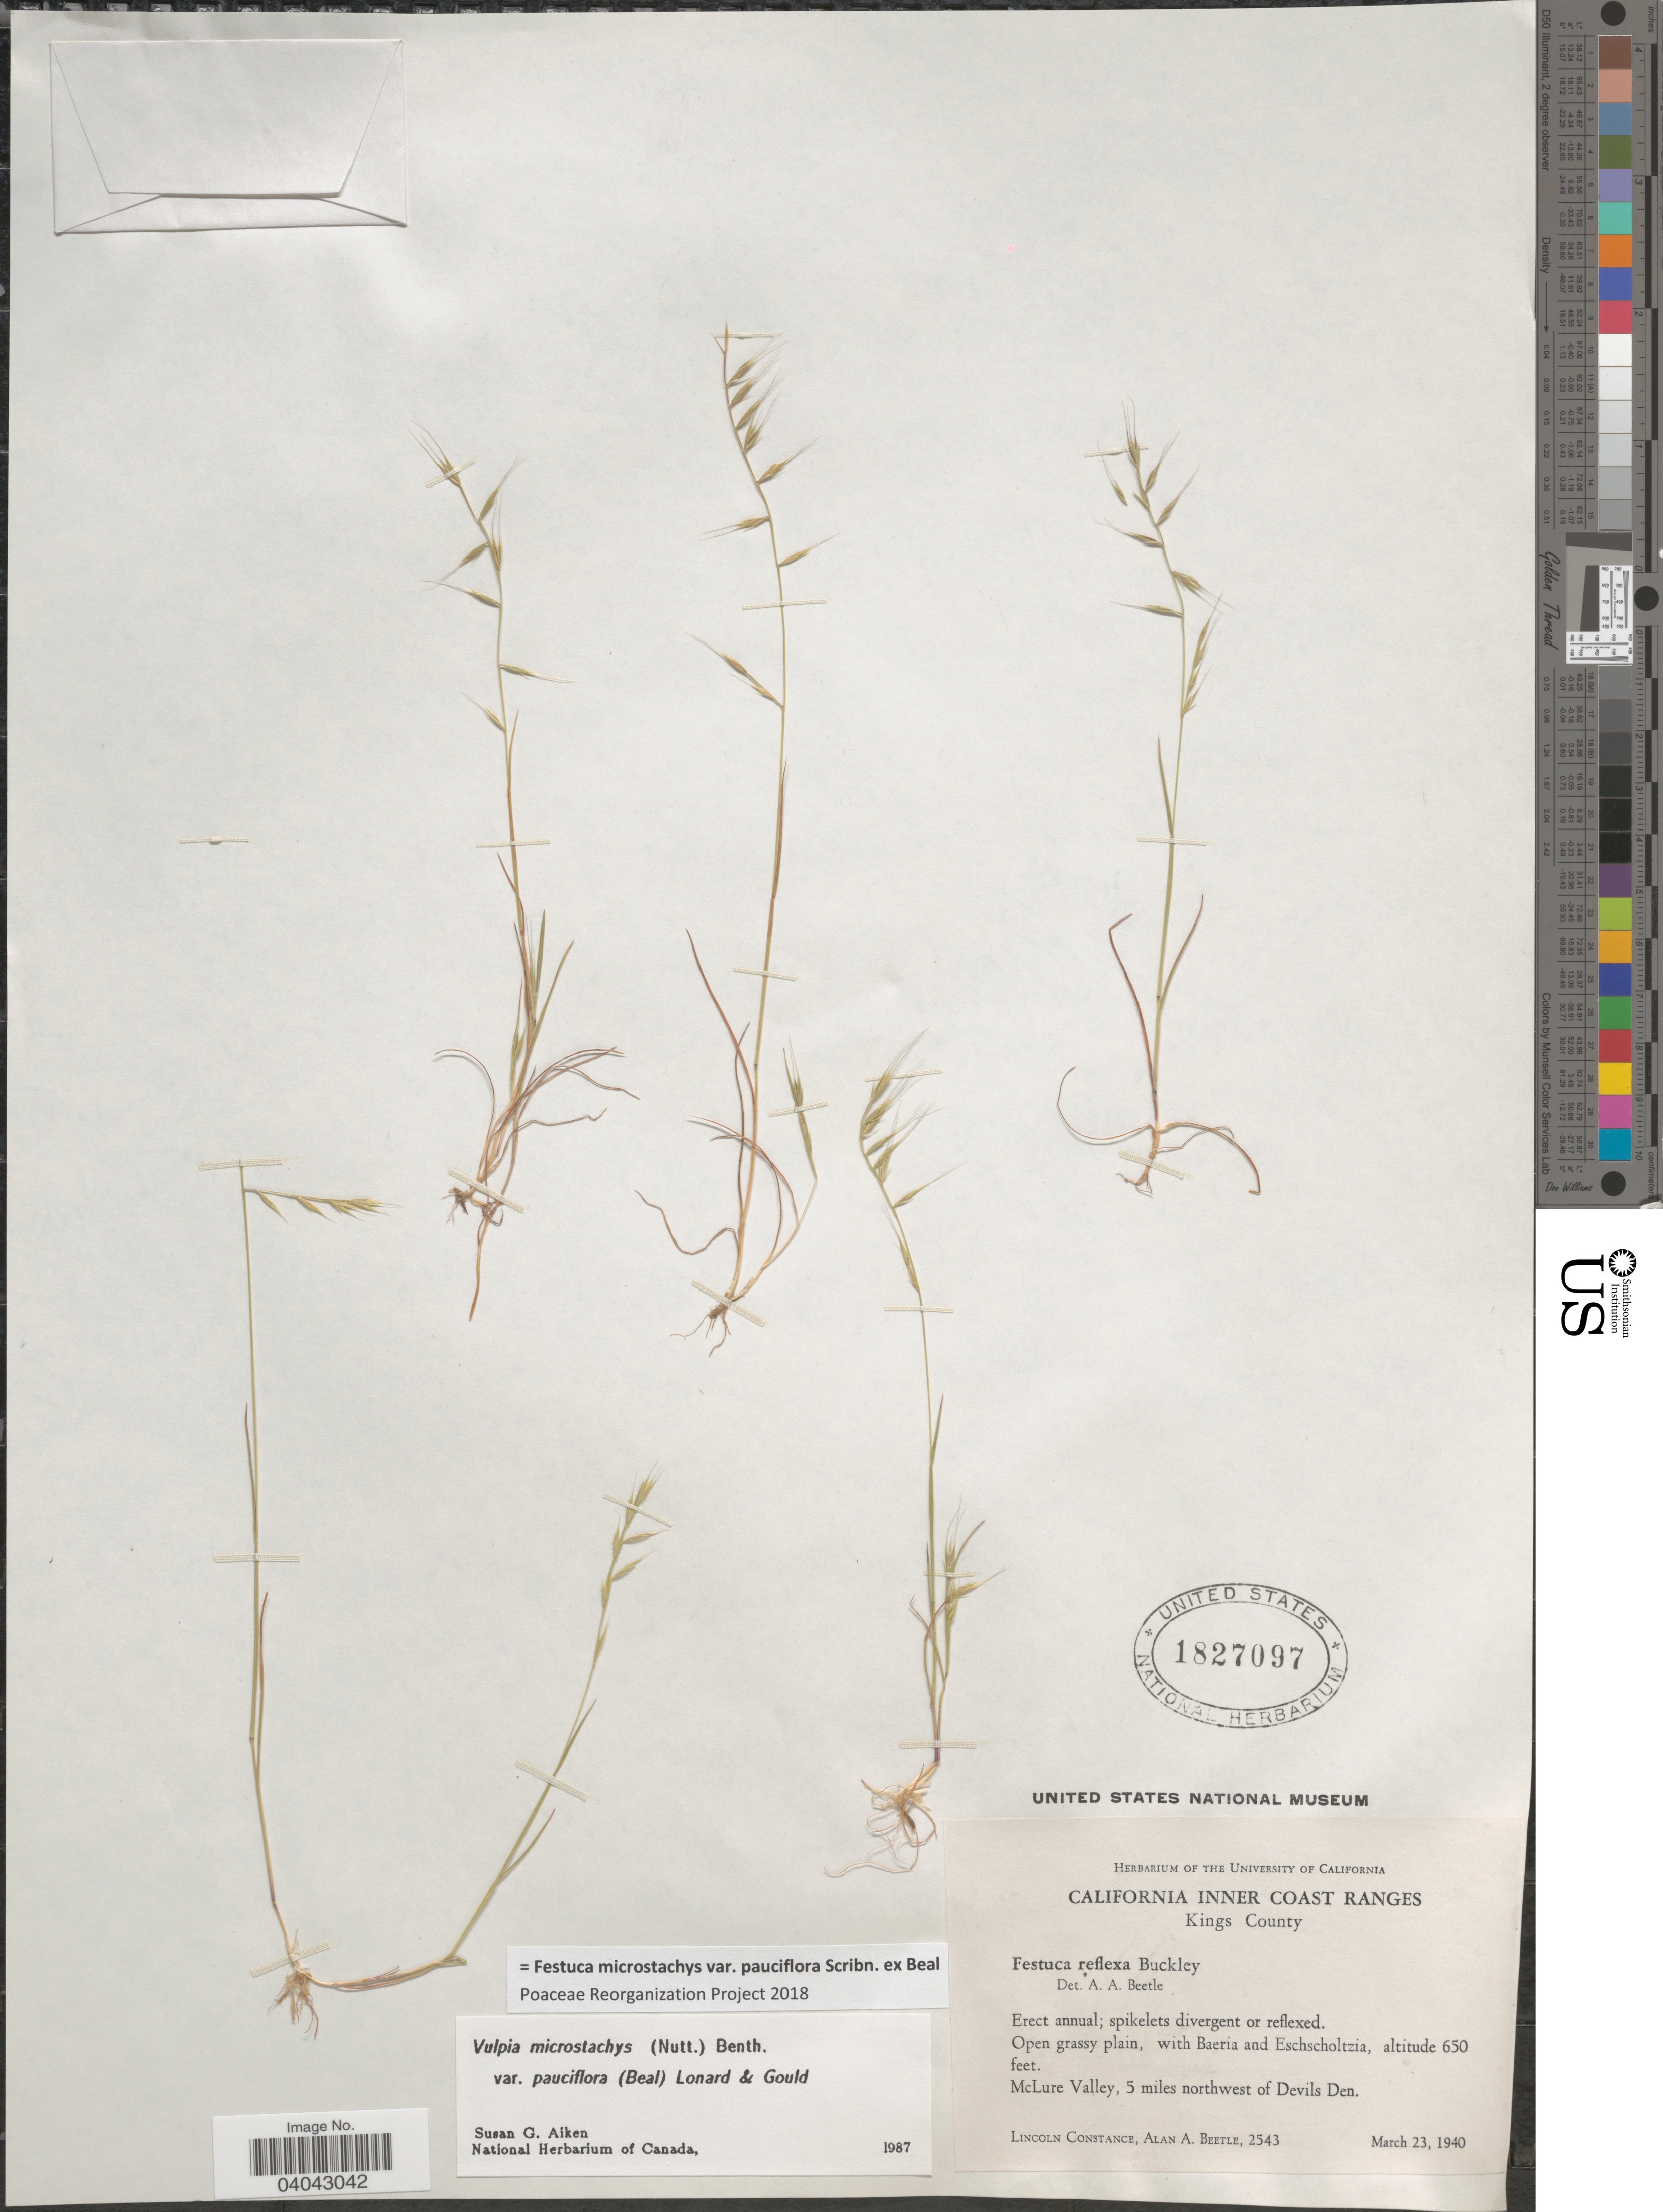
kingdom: Plantae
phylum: Tracheophyta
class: Liliopsida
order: Poales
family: Poaceae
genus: Festuca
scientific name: Festuca microstachys var. pauciflora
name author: Scribn. ex W.J. Beal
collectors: L. Constance & A. A. Beetle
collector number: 2543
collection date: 1940-03-23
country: United States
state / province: California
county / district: Kings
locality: California Inner Coast Ranges. Kings County. McLure Valley, 5 miles northwest of Devils Den.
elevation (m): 198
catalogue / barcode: US 1827097